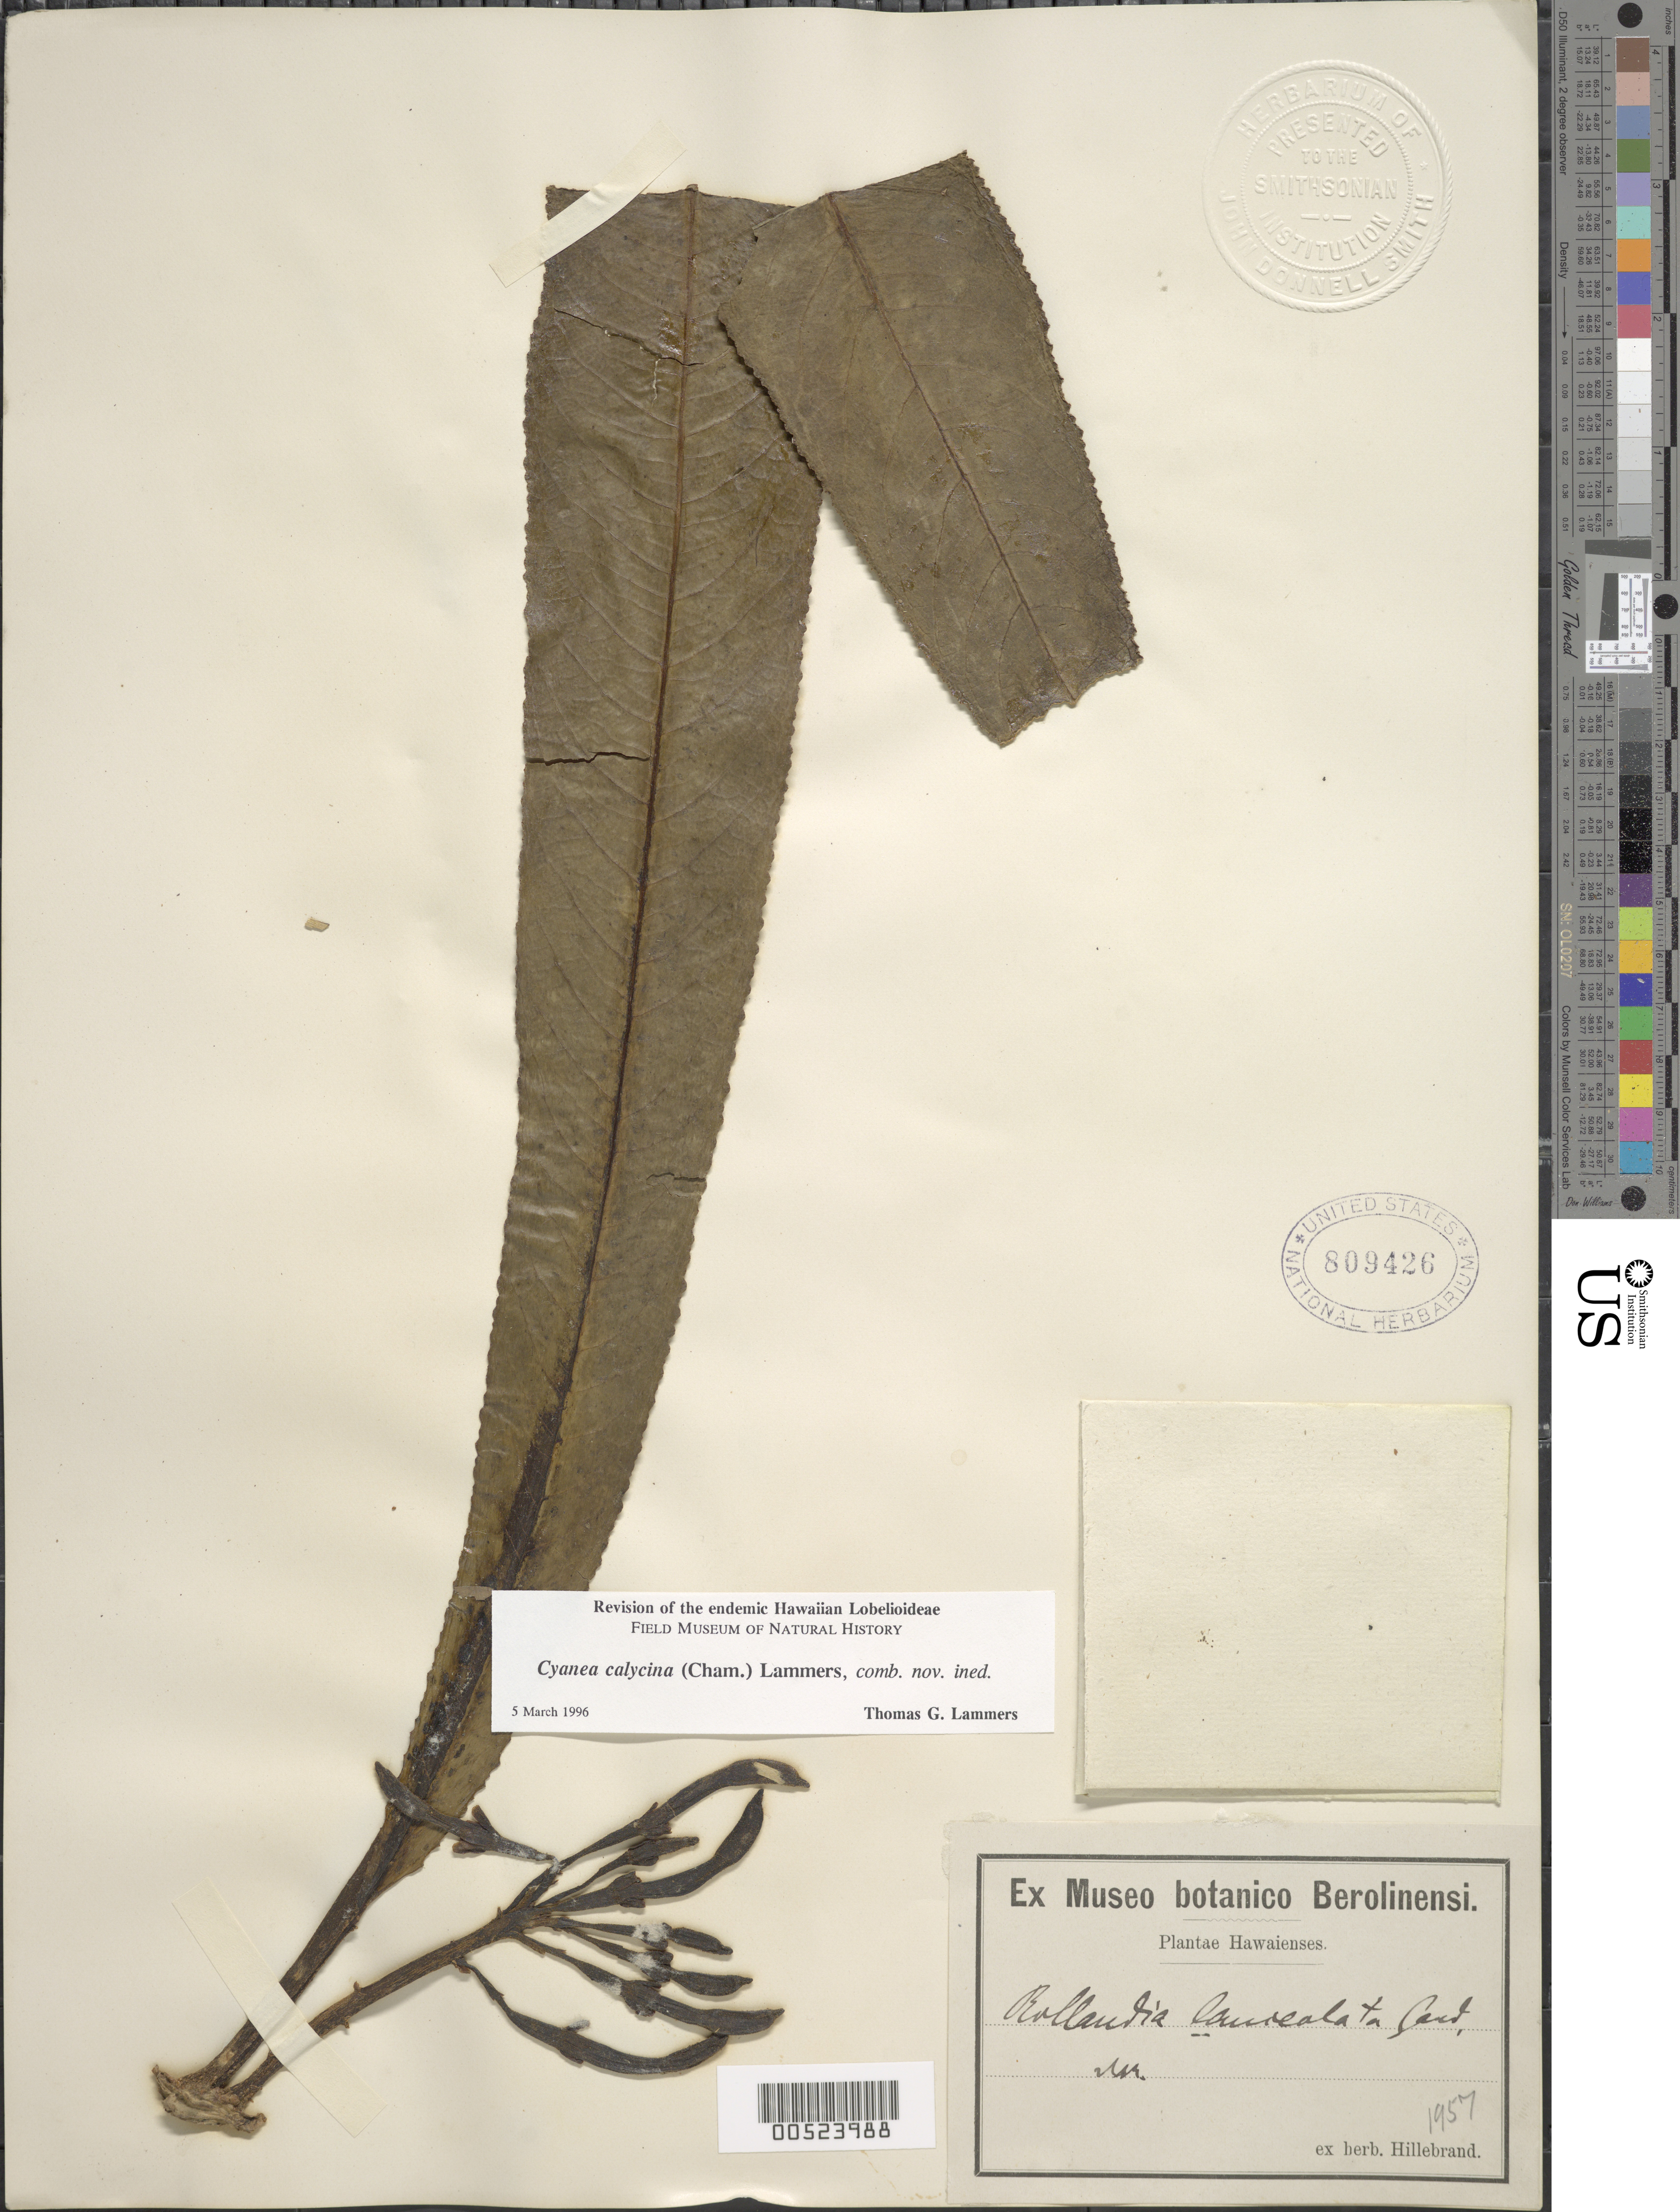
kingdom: Plantae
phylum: Tracheophyta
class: Magnoliopsida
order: Asterales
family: Campanulaceae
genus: Cyanea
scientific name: Cyanea calycina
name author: (Cham.) Lammers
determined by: Lammers, T. G.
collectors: W. Hillebrand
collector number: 1957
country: United States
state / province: Hawaii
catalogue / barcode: US 803426